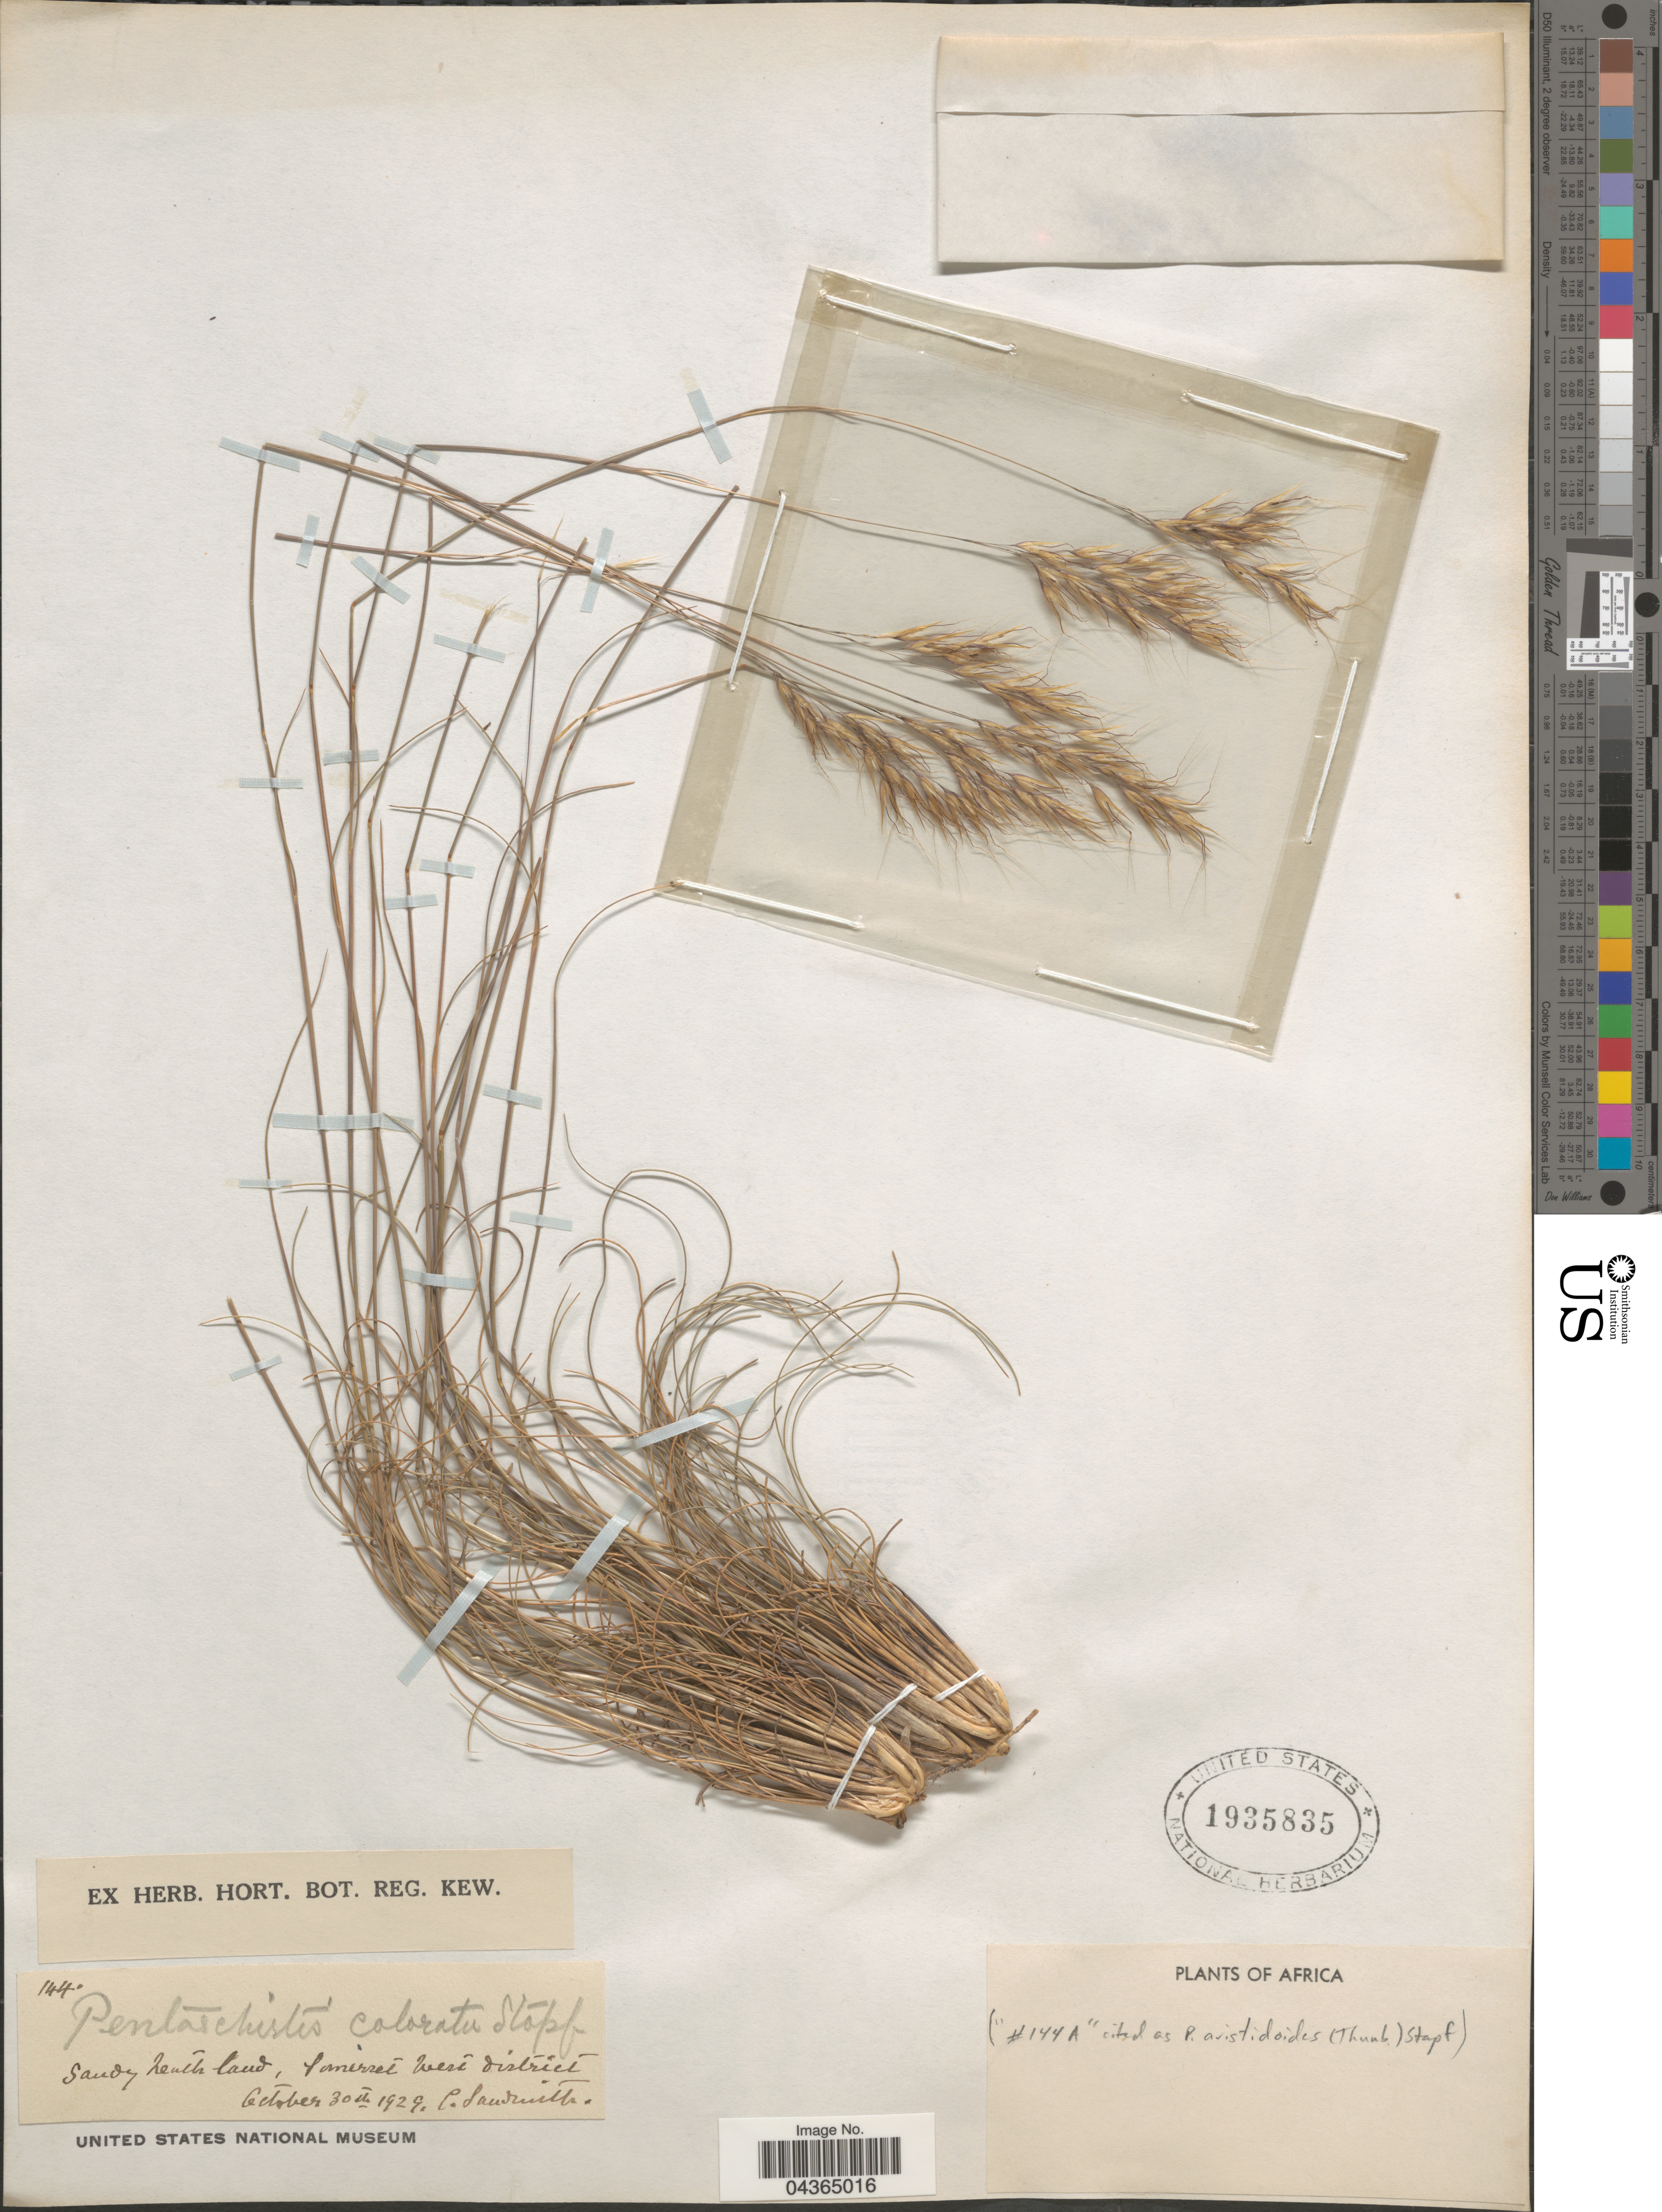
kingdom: Plantae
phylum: Tracheophyta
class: Liliopsida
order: Poales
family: Poaceae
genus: Pentameris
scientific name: Pentameris colorata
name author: (Steud.) Galley & H.P. Linder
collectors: C. I. Sandwith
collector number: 144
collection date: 1929-10-30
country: South Africa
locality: Sandy heath land, Somerset West district. Africa.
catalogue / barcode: US 1935835